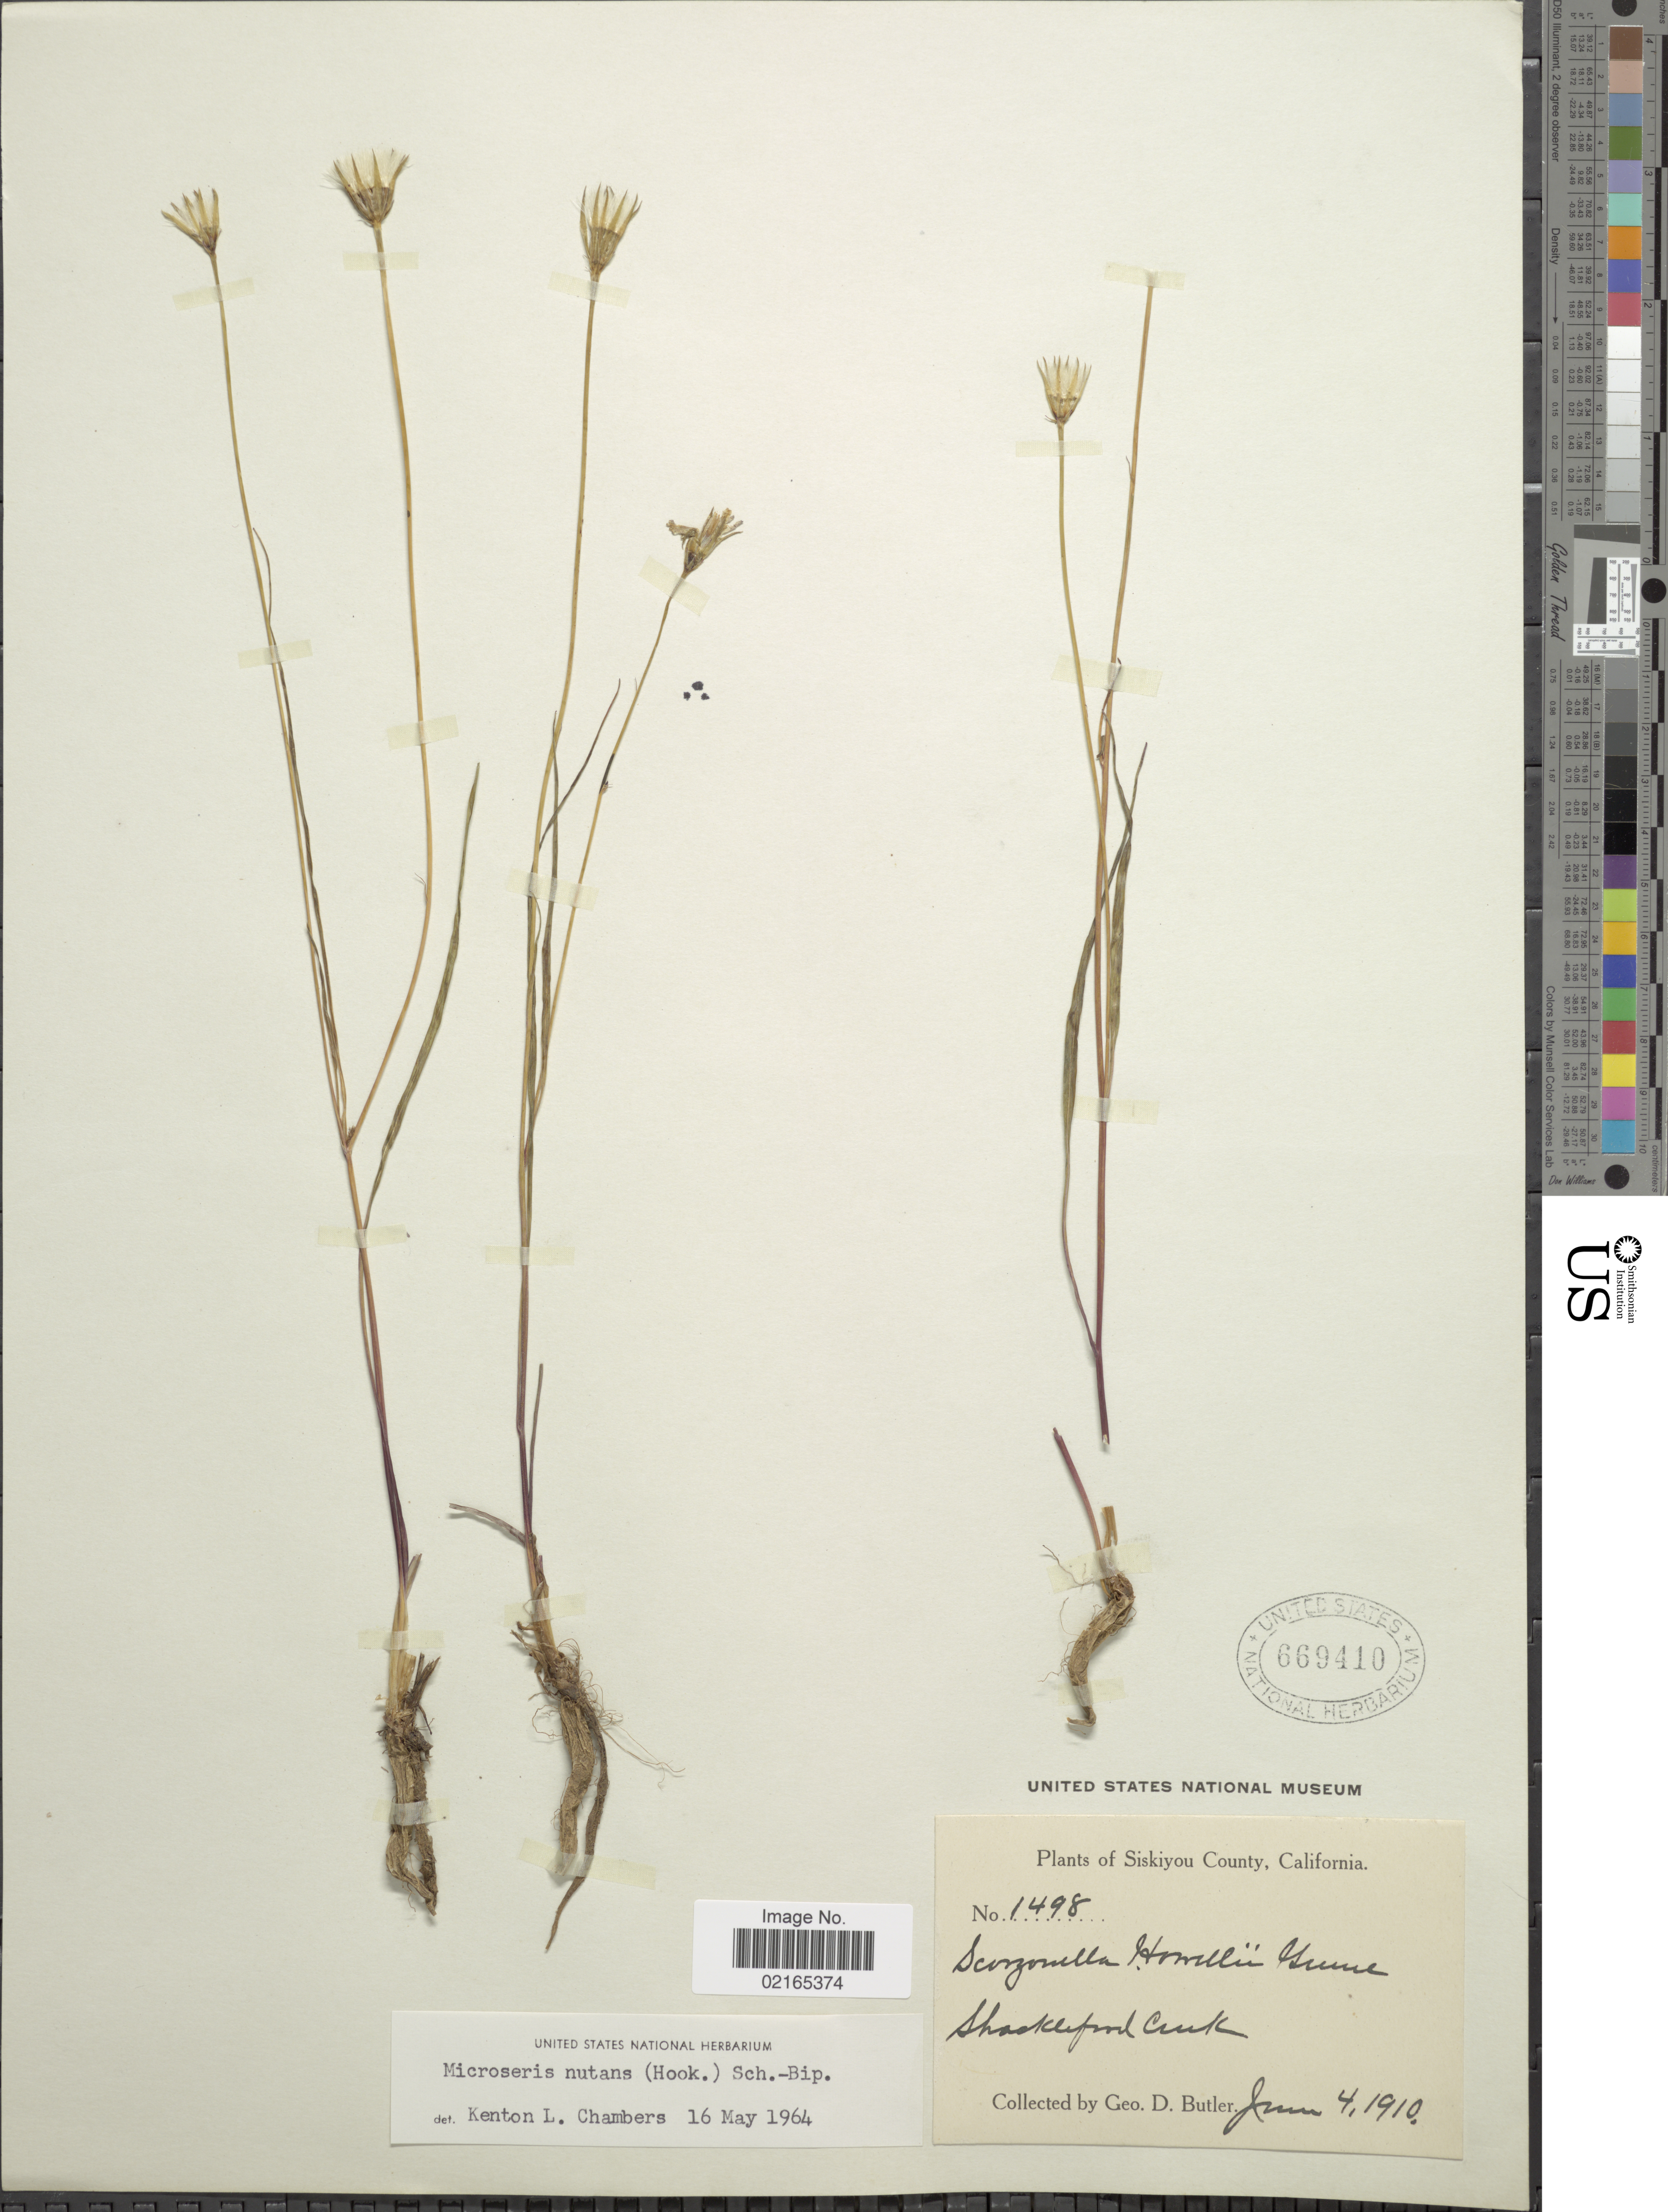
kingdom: Plantae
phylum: Tracheophyta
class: Magnoliopsida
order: Asterales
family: Asteraceae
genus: Microseris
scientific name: Microseris nutans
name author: (Hook.) Sch. Bip.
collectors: G. D. Butler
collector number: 1498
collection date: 1910-06-04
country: United States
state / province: California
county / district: Siskiyou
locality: Siskiyou County, Shackleford Creek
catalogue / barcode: US 669410